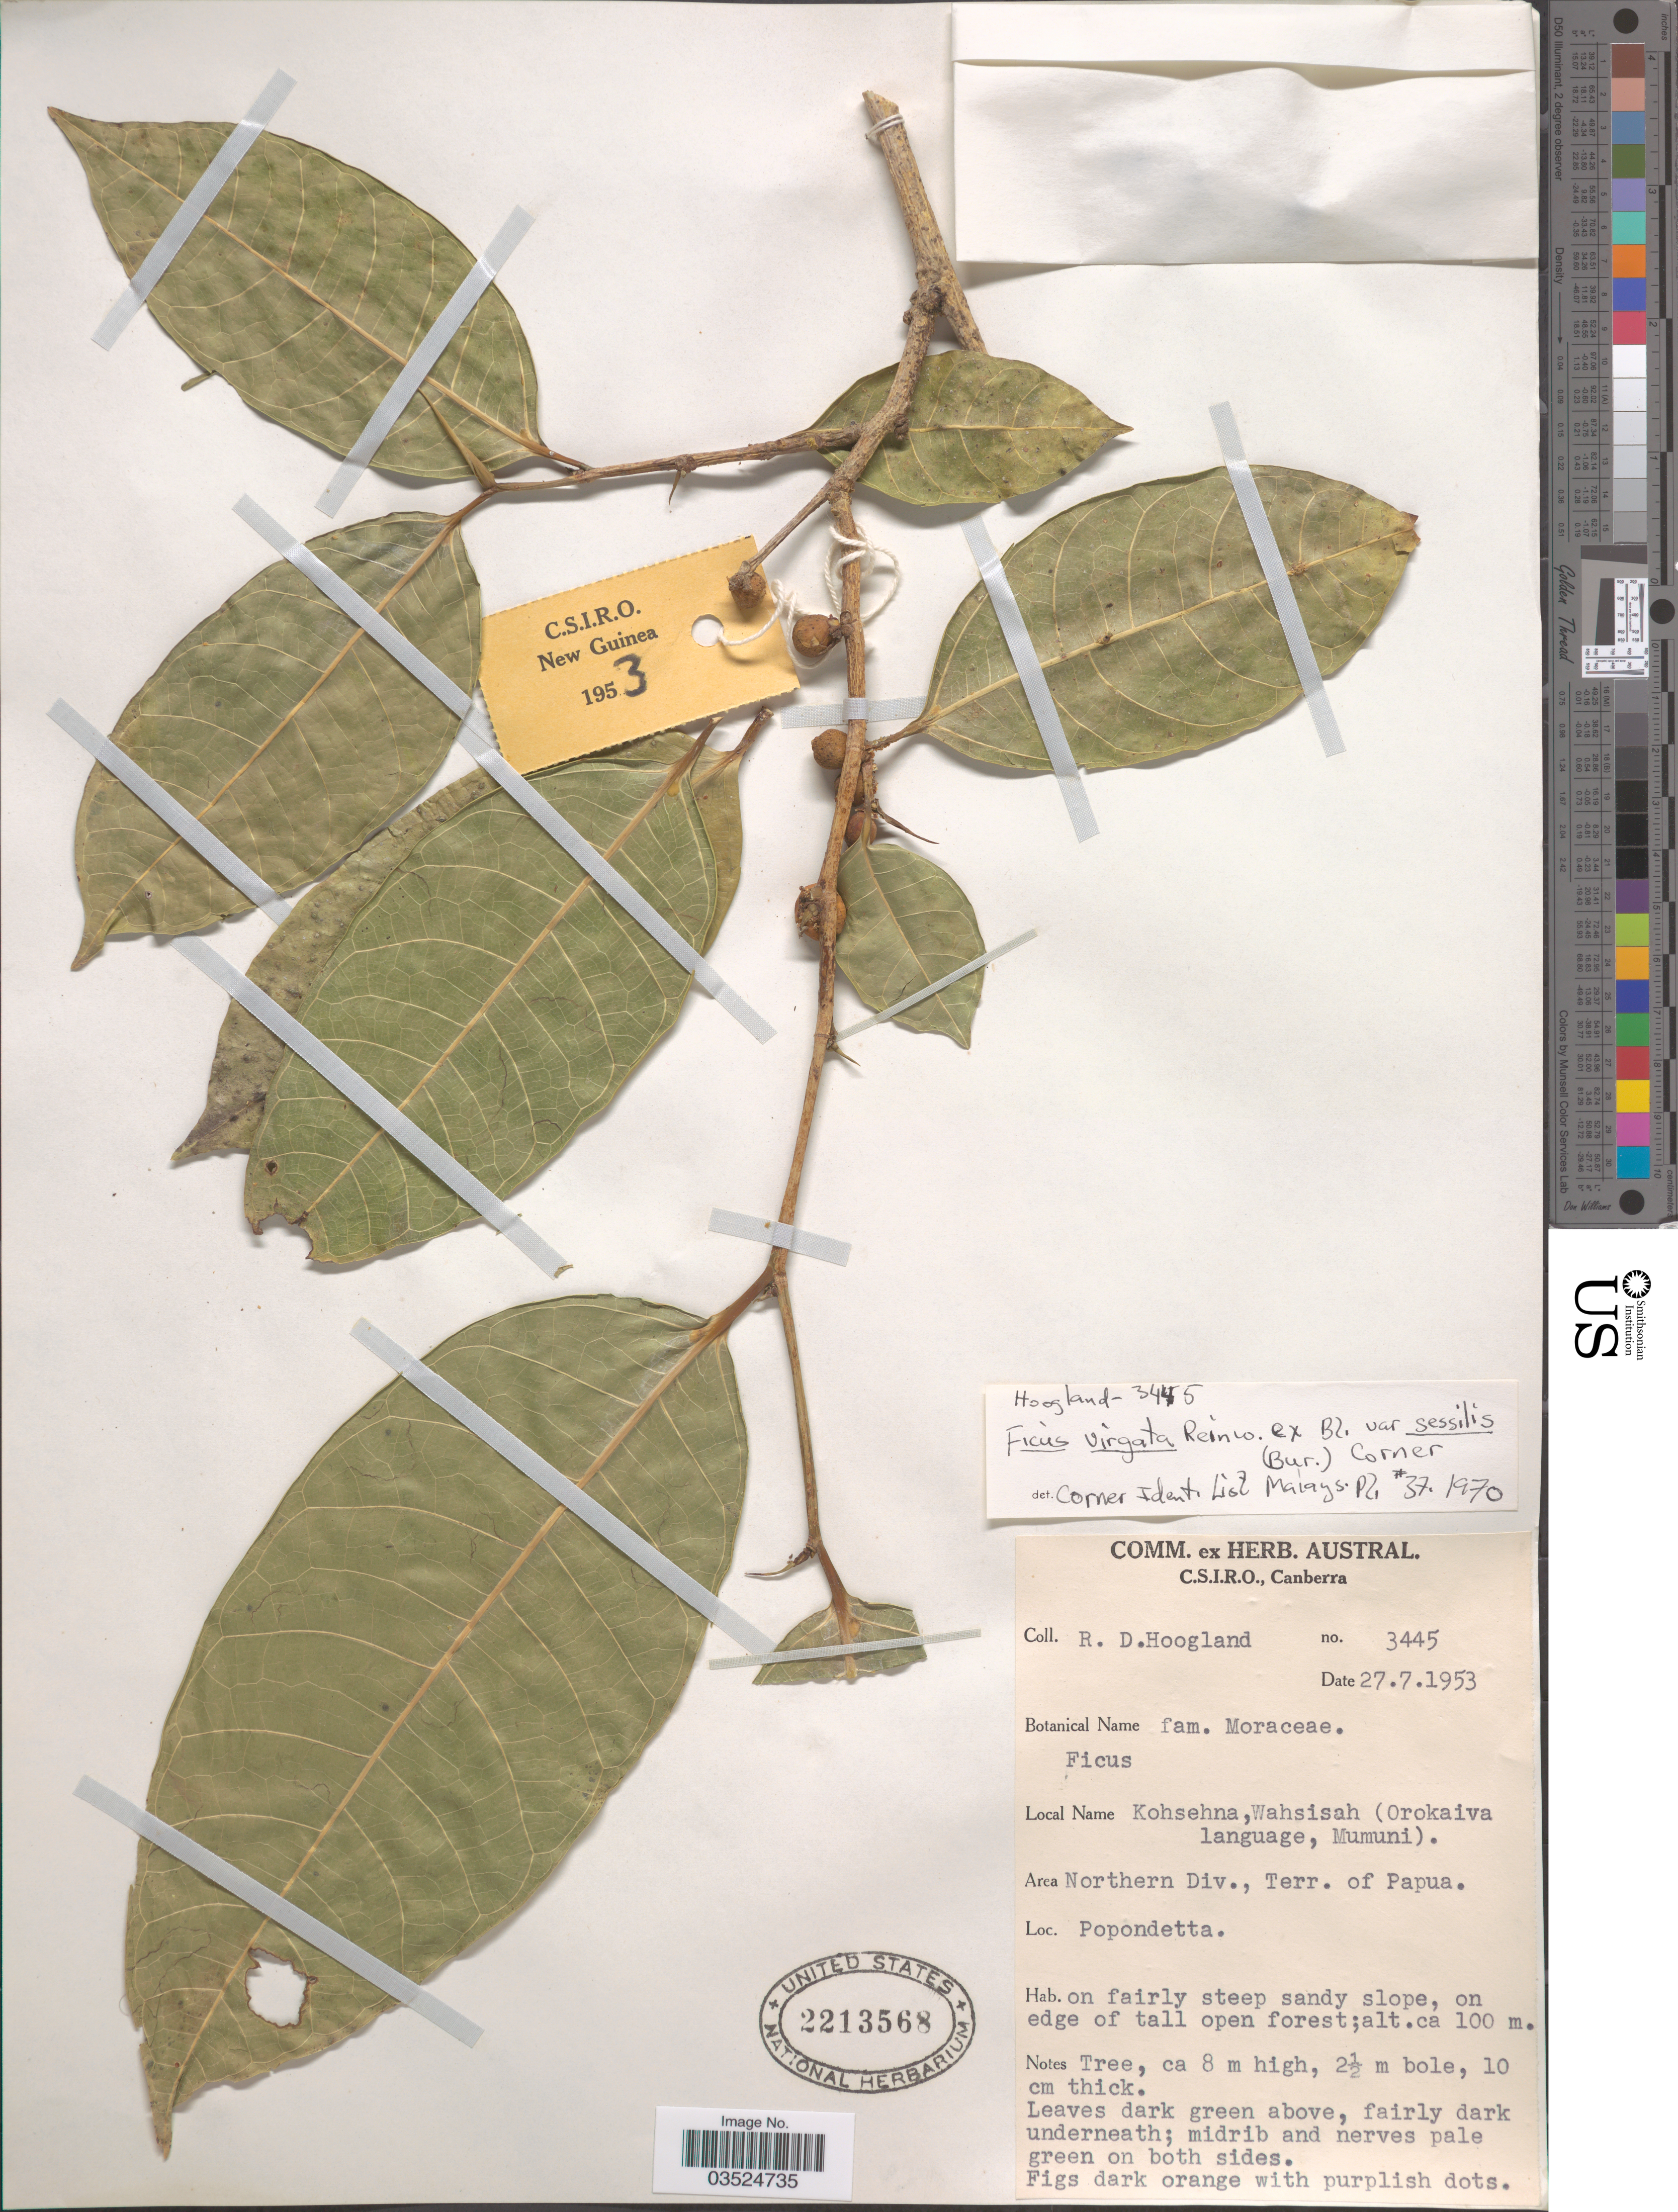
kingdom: Plantae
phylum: Tracheophyta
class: Magnoliopsida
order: Rosales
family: Moraceae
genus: Ficus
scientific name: Ficus virgata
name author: Reinw.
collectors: R. D. Hoogland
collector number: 3445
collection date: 1953-07-27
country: Papua New Guinea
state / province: Northern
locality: Area Northern Div., Terr. of Papua. Popondetta.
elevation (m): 100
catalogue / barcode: US 2213568